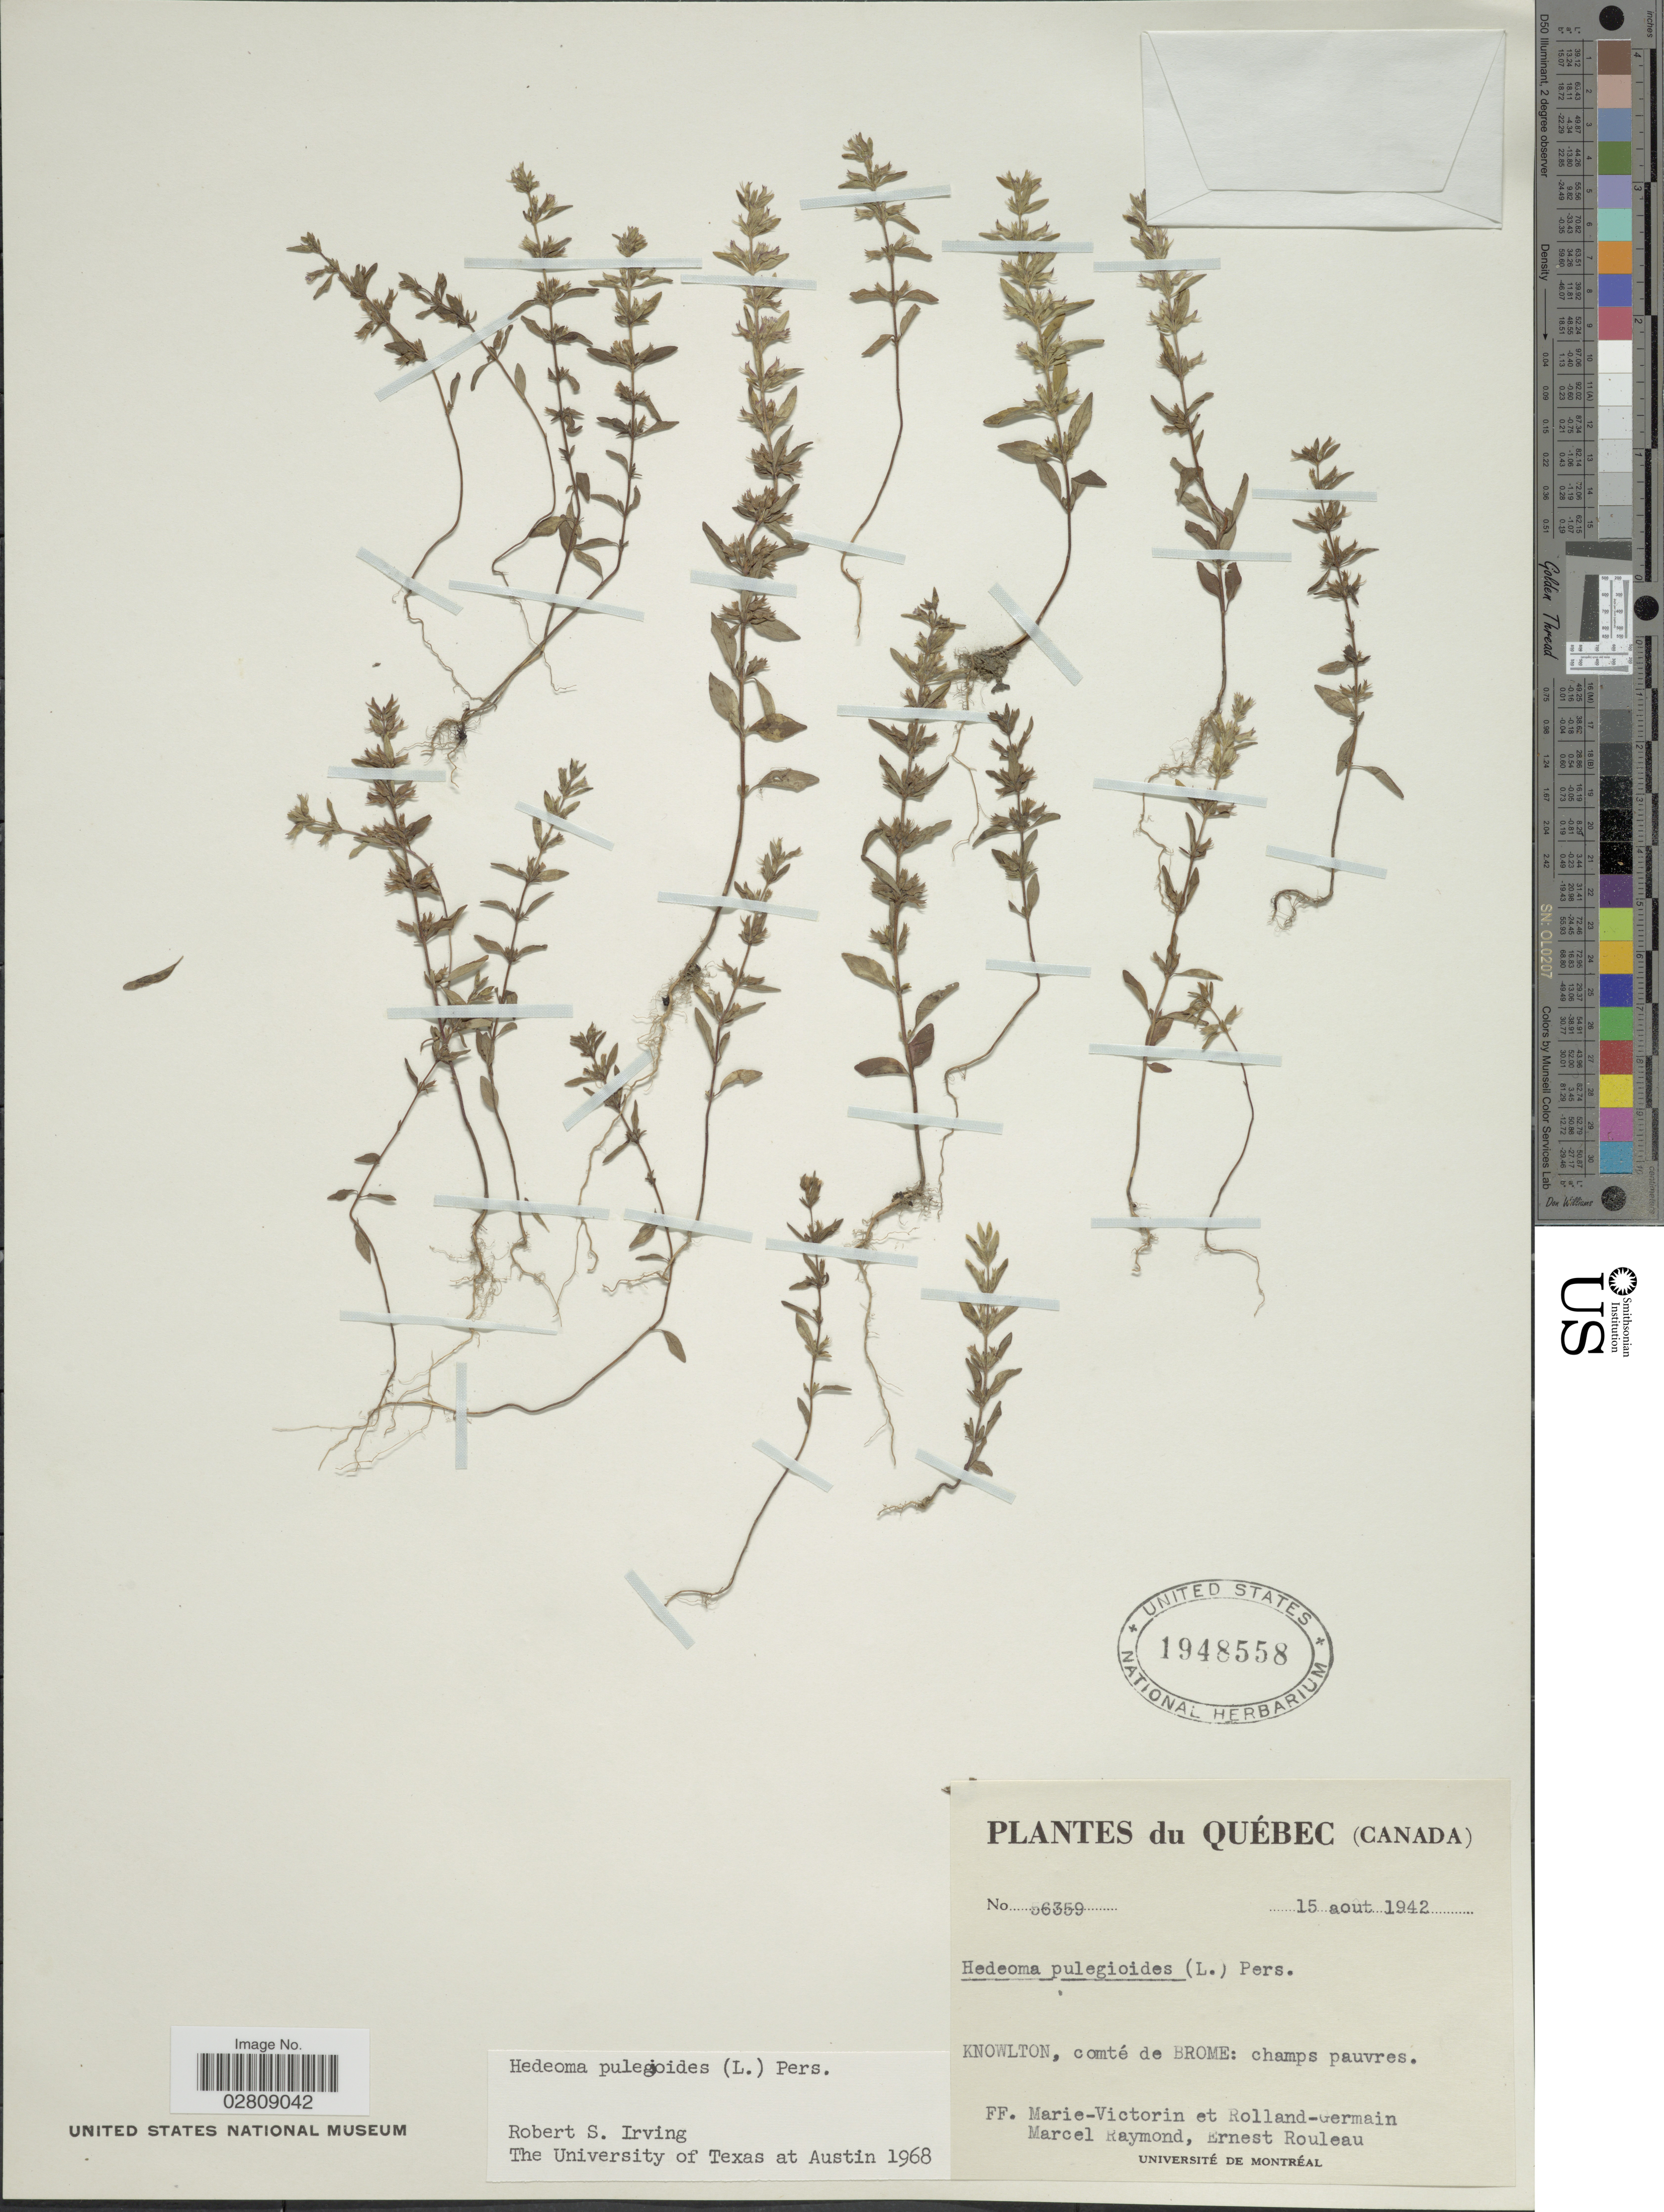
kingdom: Plantae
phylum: Tracheophyta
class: Magnoliopsida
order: Lamiales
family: Lamiaceae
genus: Hedeoma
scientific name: Hedeoma pulegioides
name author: (L.) Pers.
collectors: F. Marie-Victorin, Rolland-Germain, M. Raymond & E. Rouleau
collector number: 56359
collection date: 1942-08-15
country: Canada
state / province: Quebec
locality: Knowlton, comté de Brome: champs pauvres.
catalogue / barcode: US 1948558